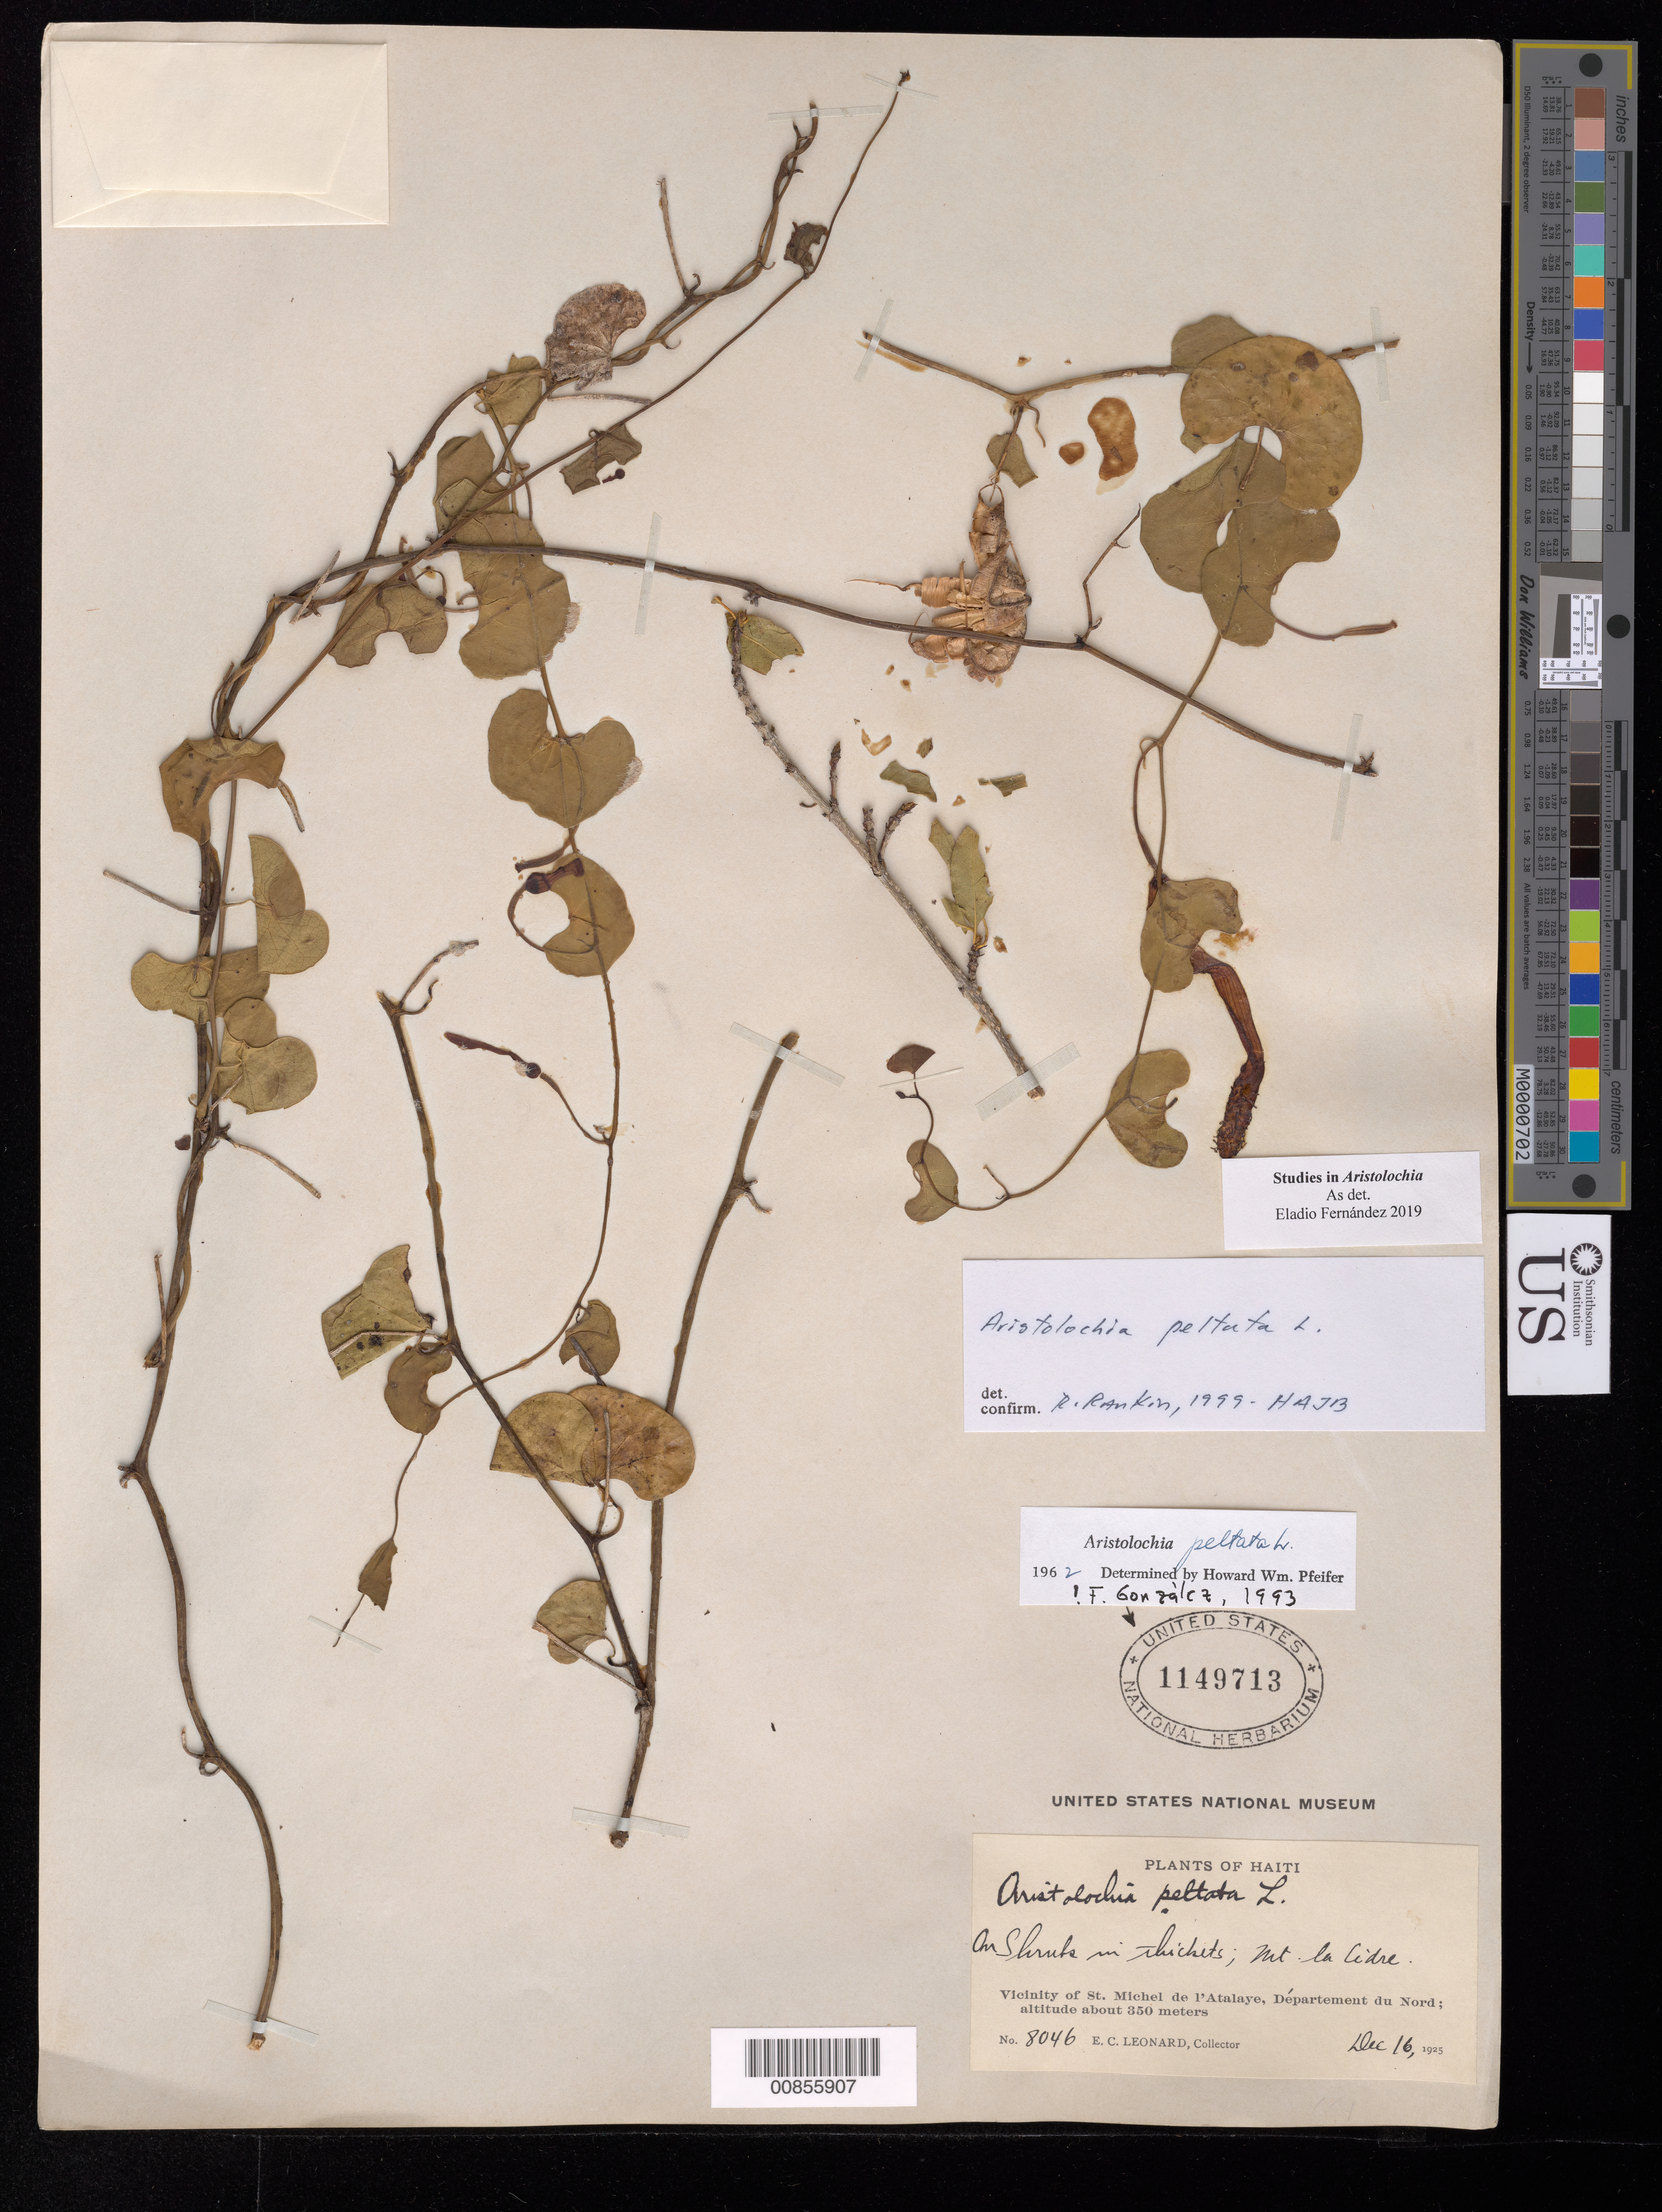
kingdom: Plantae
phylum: Tracheophyta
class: Magnoliopsida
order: Piperales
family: Aristolochiaceae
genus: Aristolochia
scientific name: Aristolochia peltata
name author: L.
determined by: Rankin Rodriguez, Rosa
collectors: E. C. Leonard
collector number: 8046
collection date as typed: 16 Dec 1925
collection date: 1925-12-16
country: Haiti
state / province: Nord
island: Hispaniola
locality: Vicinity of St. Michel de l'Atalaye. Mt. la Cidre.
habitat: On shrubs in thickets.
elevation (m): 350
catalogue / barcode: US 1149713